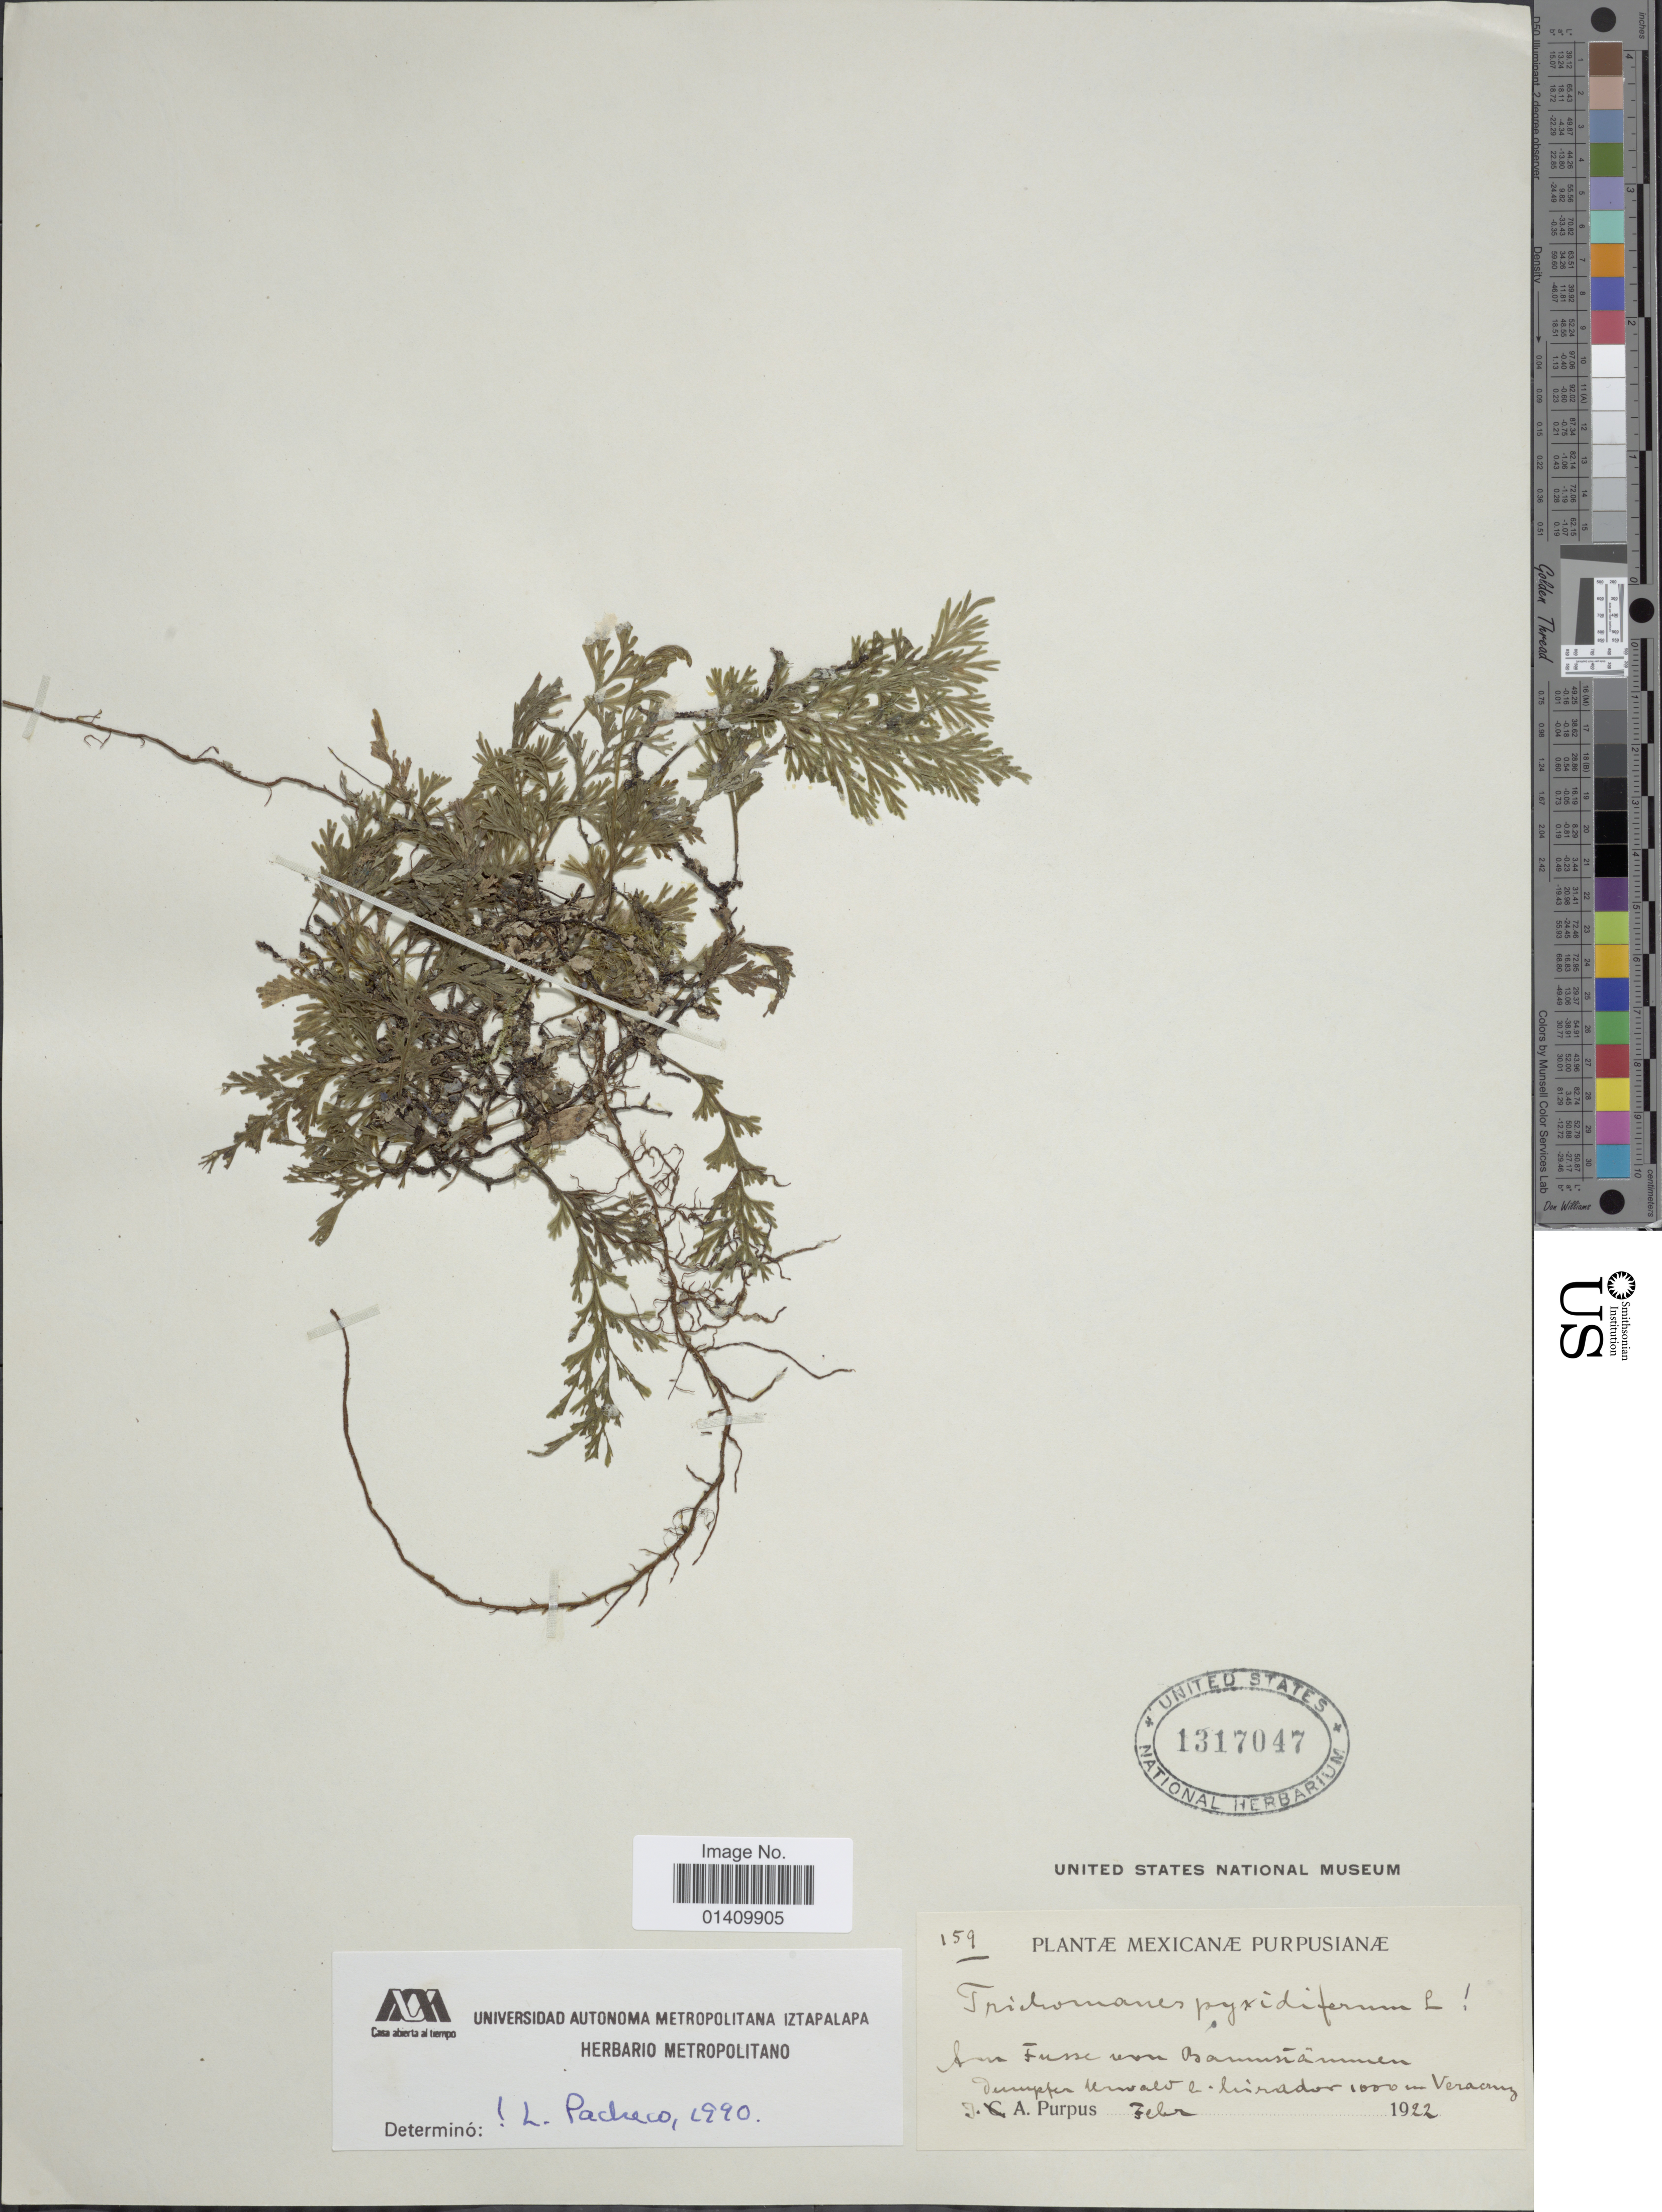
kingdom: Plantae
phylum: Tracheophyta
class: Polypodiopsida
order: Hymenophyllales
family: Hymenophyllaceae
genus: Polyphlebium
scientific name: Polyphlebium pyxidiferum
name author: (L.) Ebihara & Dubuisson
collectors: J. A. Purpus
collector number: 159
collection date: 1922-02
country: Mexico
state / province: Veracruz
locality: Am Fusse von Baumstammen dumpfer Urwald b. Mirador Veracruz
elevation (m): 1000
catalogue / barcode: US 1317047